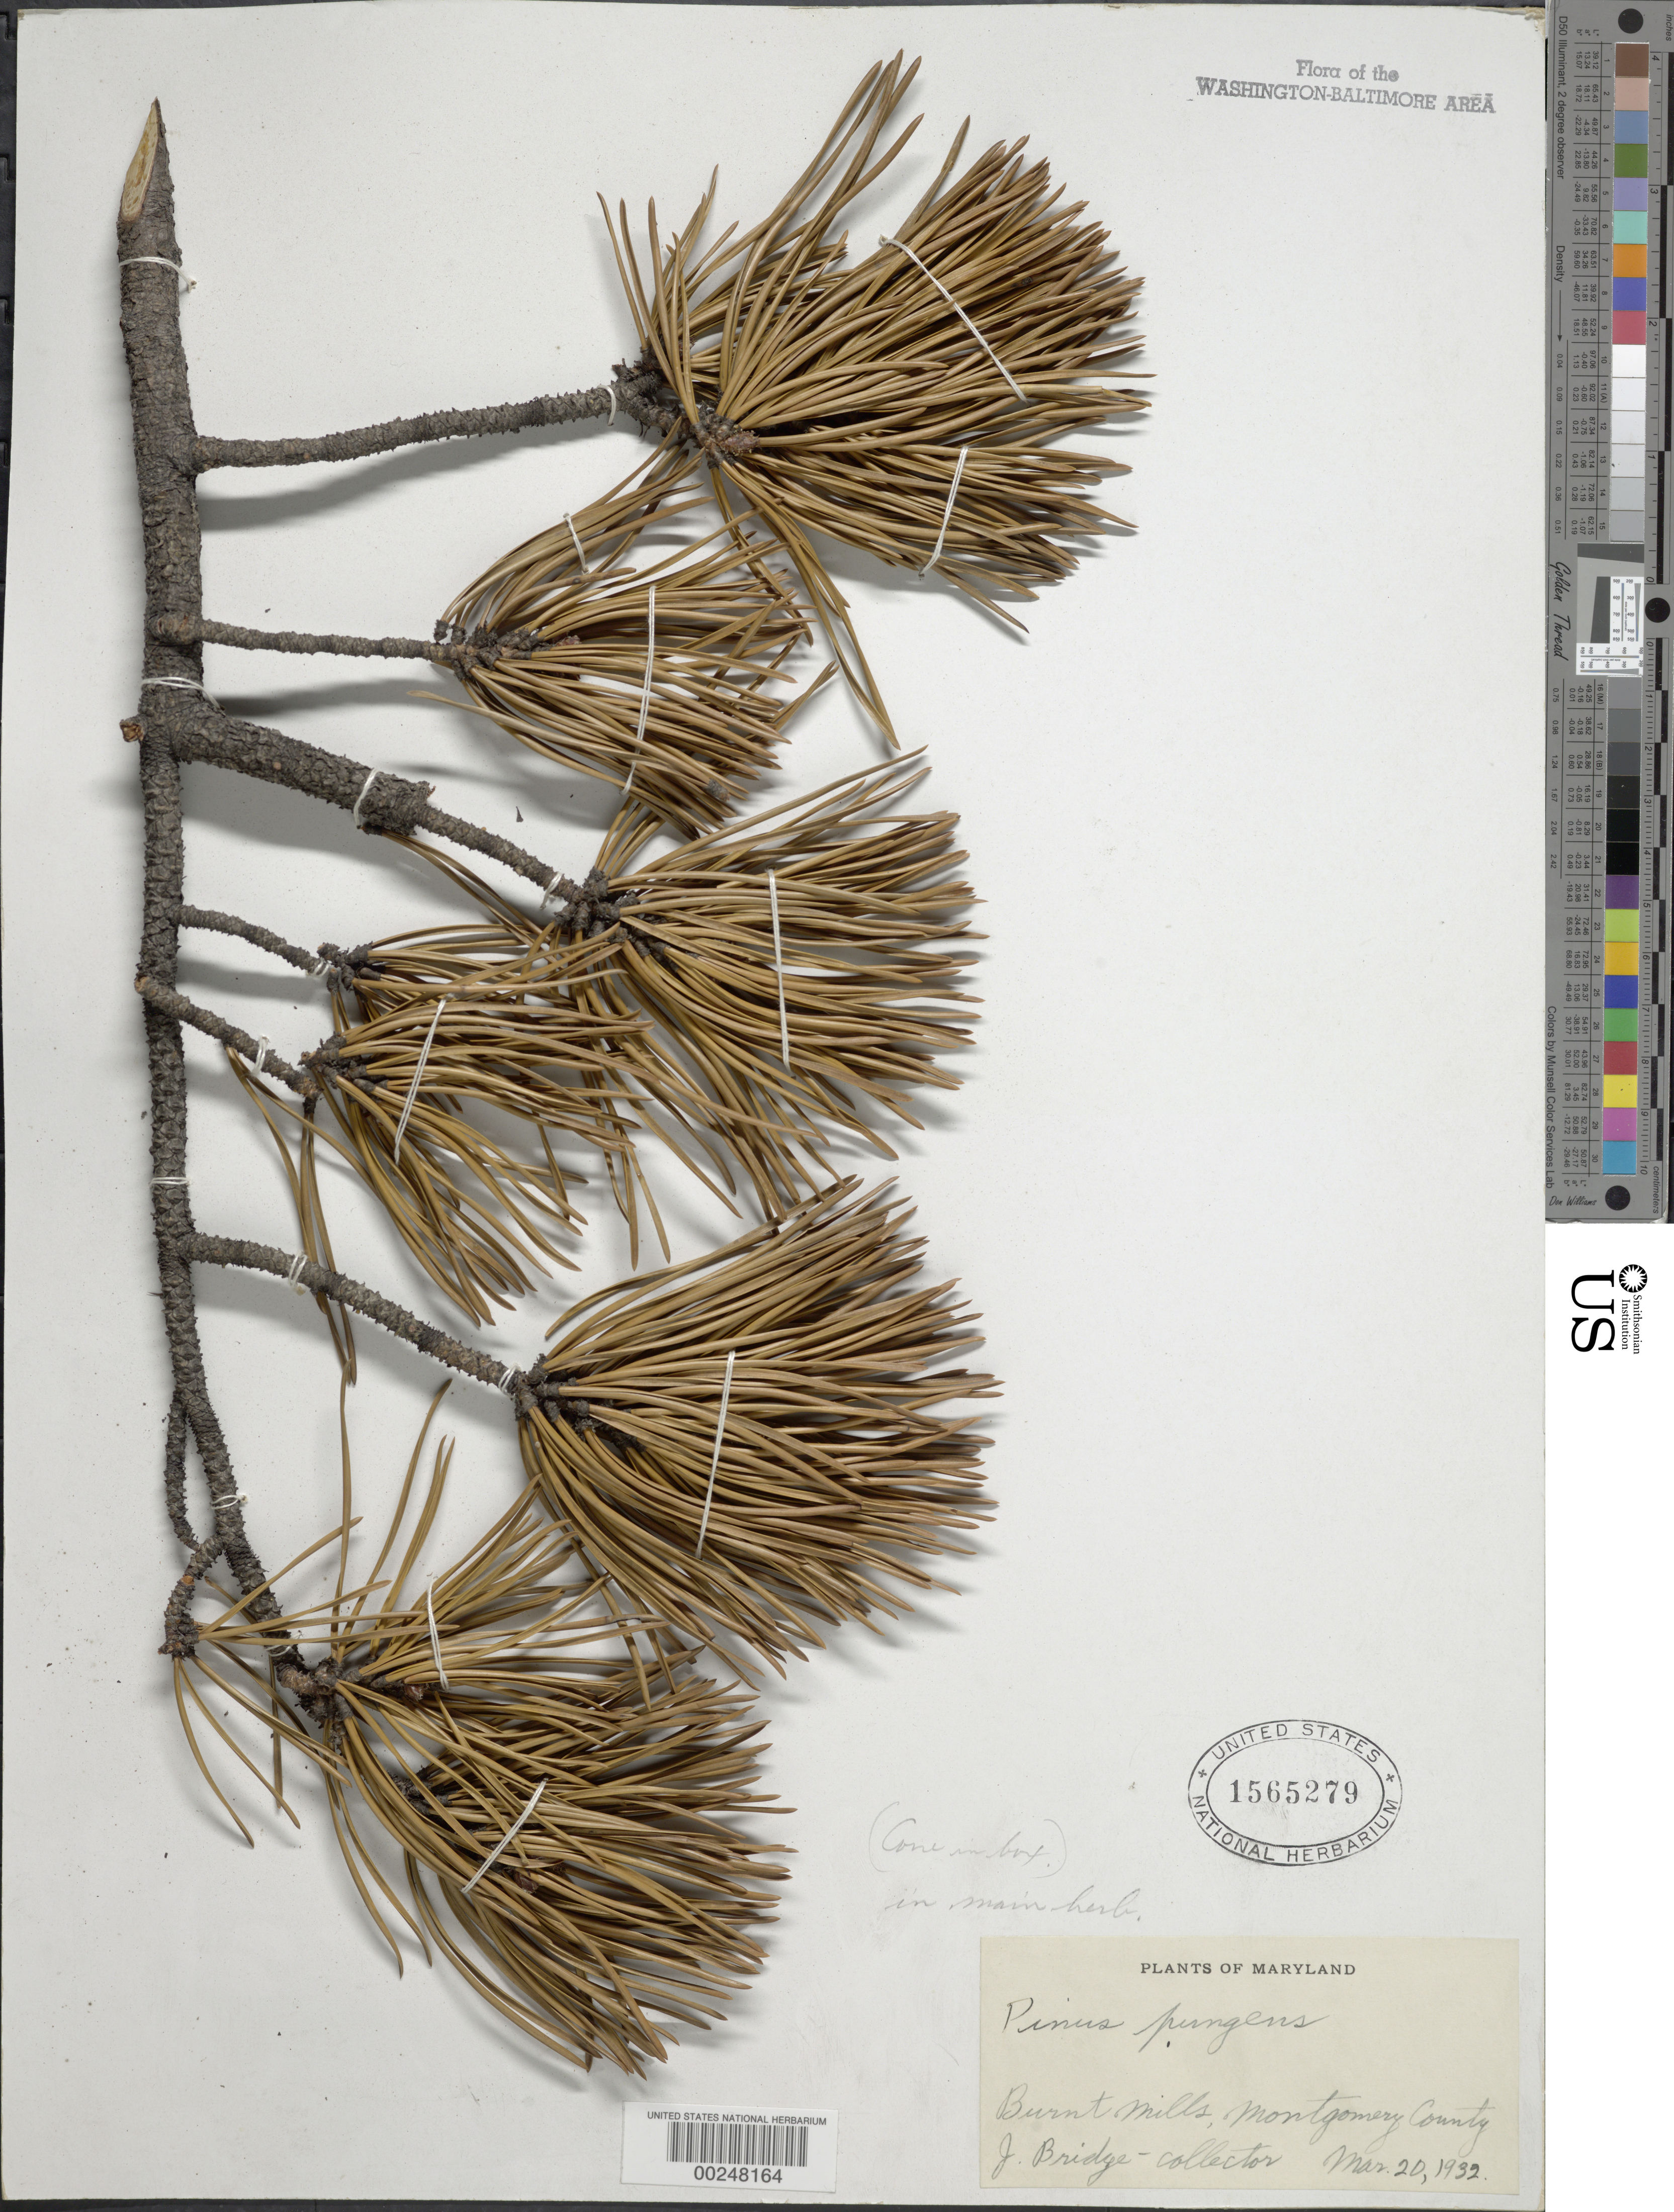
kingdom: Plantae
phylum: Tracheophyta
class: Pinopsida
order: Pinales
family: Pinaceae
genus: Pinus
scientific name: Pinus pungens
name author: Lamb.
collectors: J. Bridge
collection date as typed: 20 Mar 1932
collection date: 1932-03-20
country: United States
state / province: Maryland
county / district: Montgomery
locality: Burnt Mills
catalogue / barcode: US 1565279